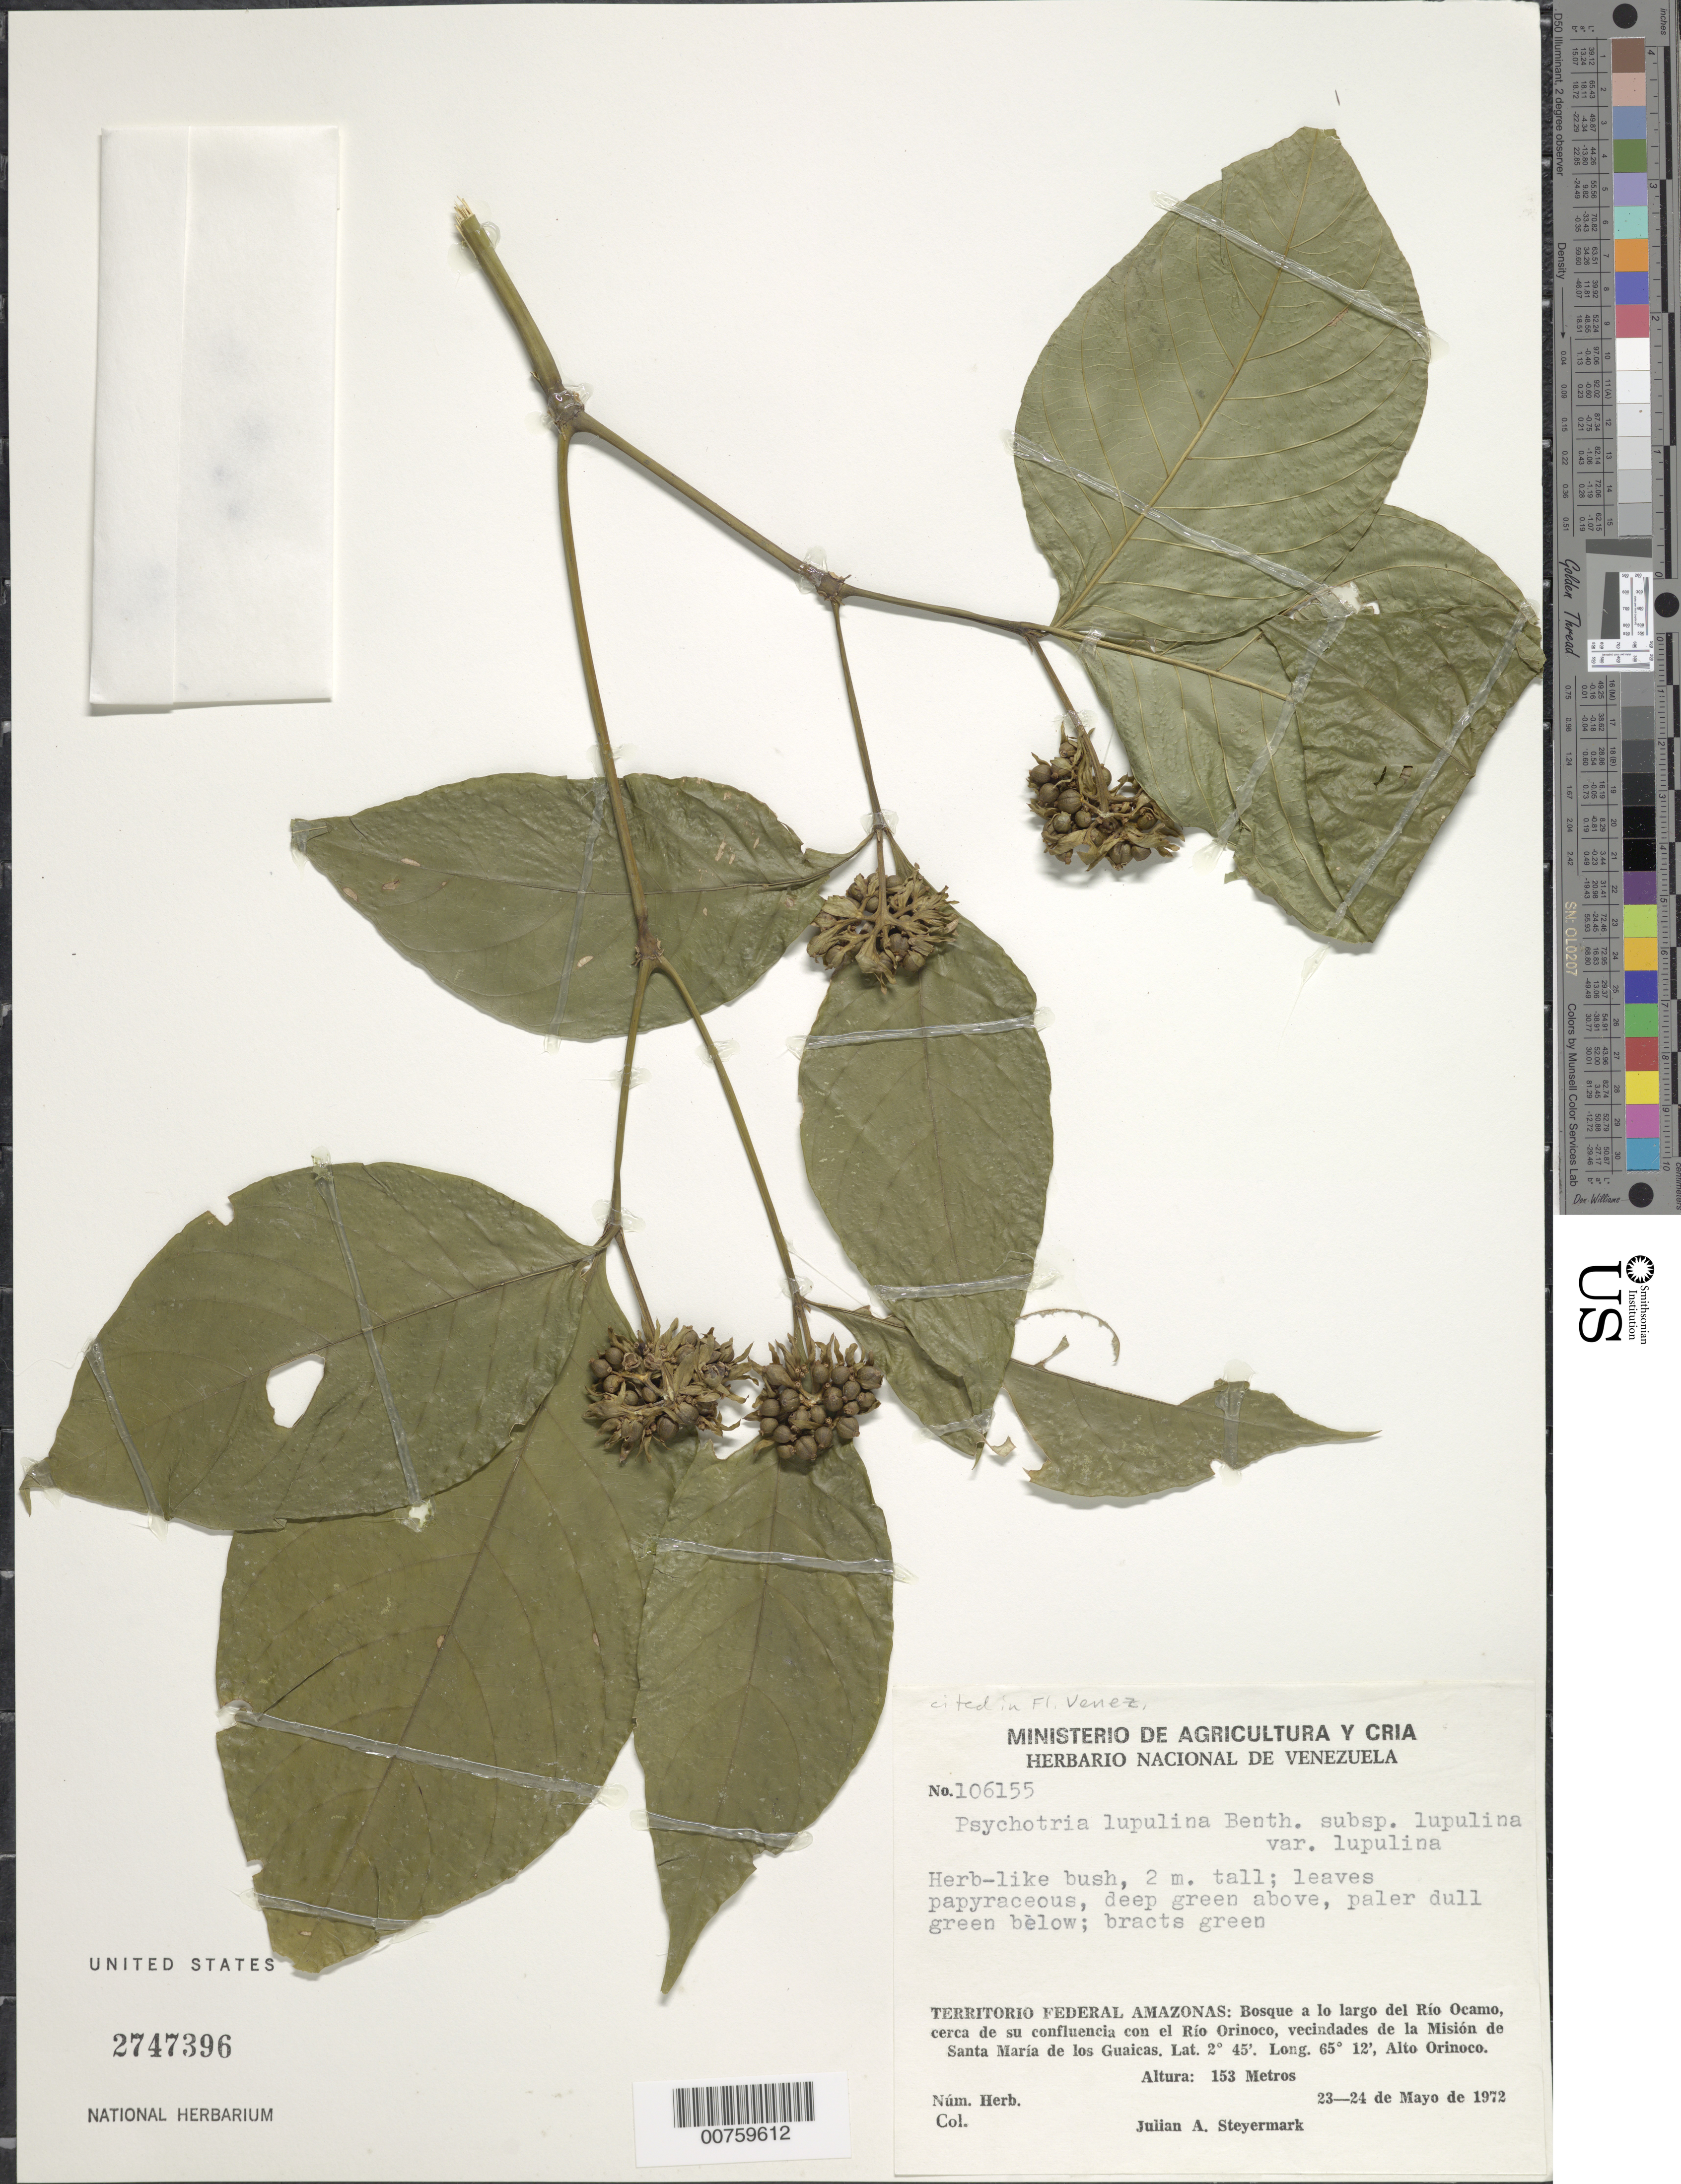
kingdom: Plantae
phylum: Tracheophyta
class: Magnoliopsida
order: Gentianales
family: Rubiaceae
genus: Psychotria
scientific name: Psychotria lupulina var. lupulina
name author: Benth.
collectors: J. Steyermark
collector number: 106155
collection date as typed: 23-May-72 to 24-May-72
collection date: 1972-05-23/1972-05-24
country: Venezuela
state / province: Amazonas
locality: Río Ocamo, near confluence with Río Orinoco, vic of Misión de Santa María de los Guaicas; Alto Orinoco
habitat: Forest along river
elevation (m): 153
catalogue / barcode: US 2747396